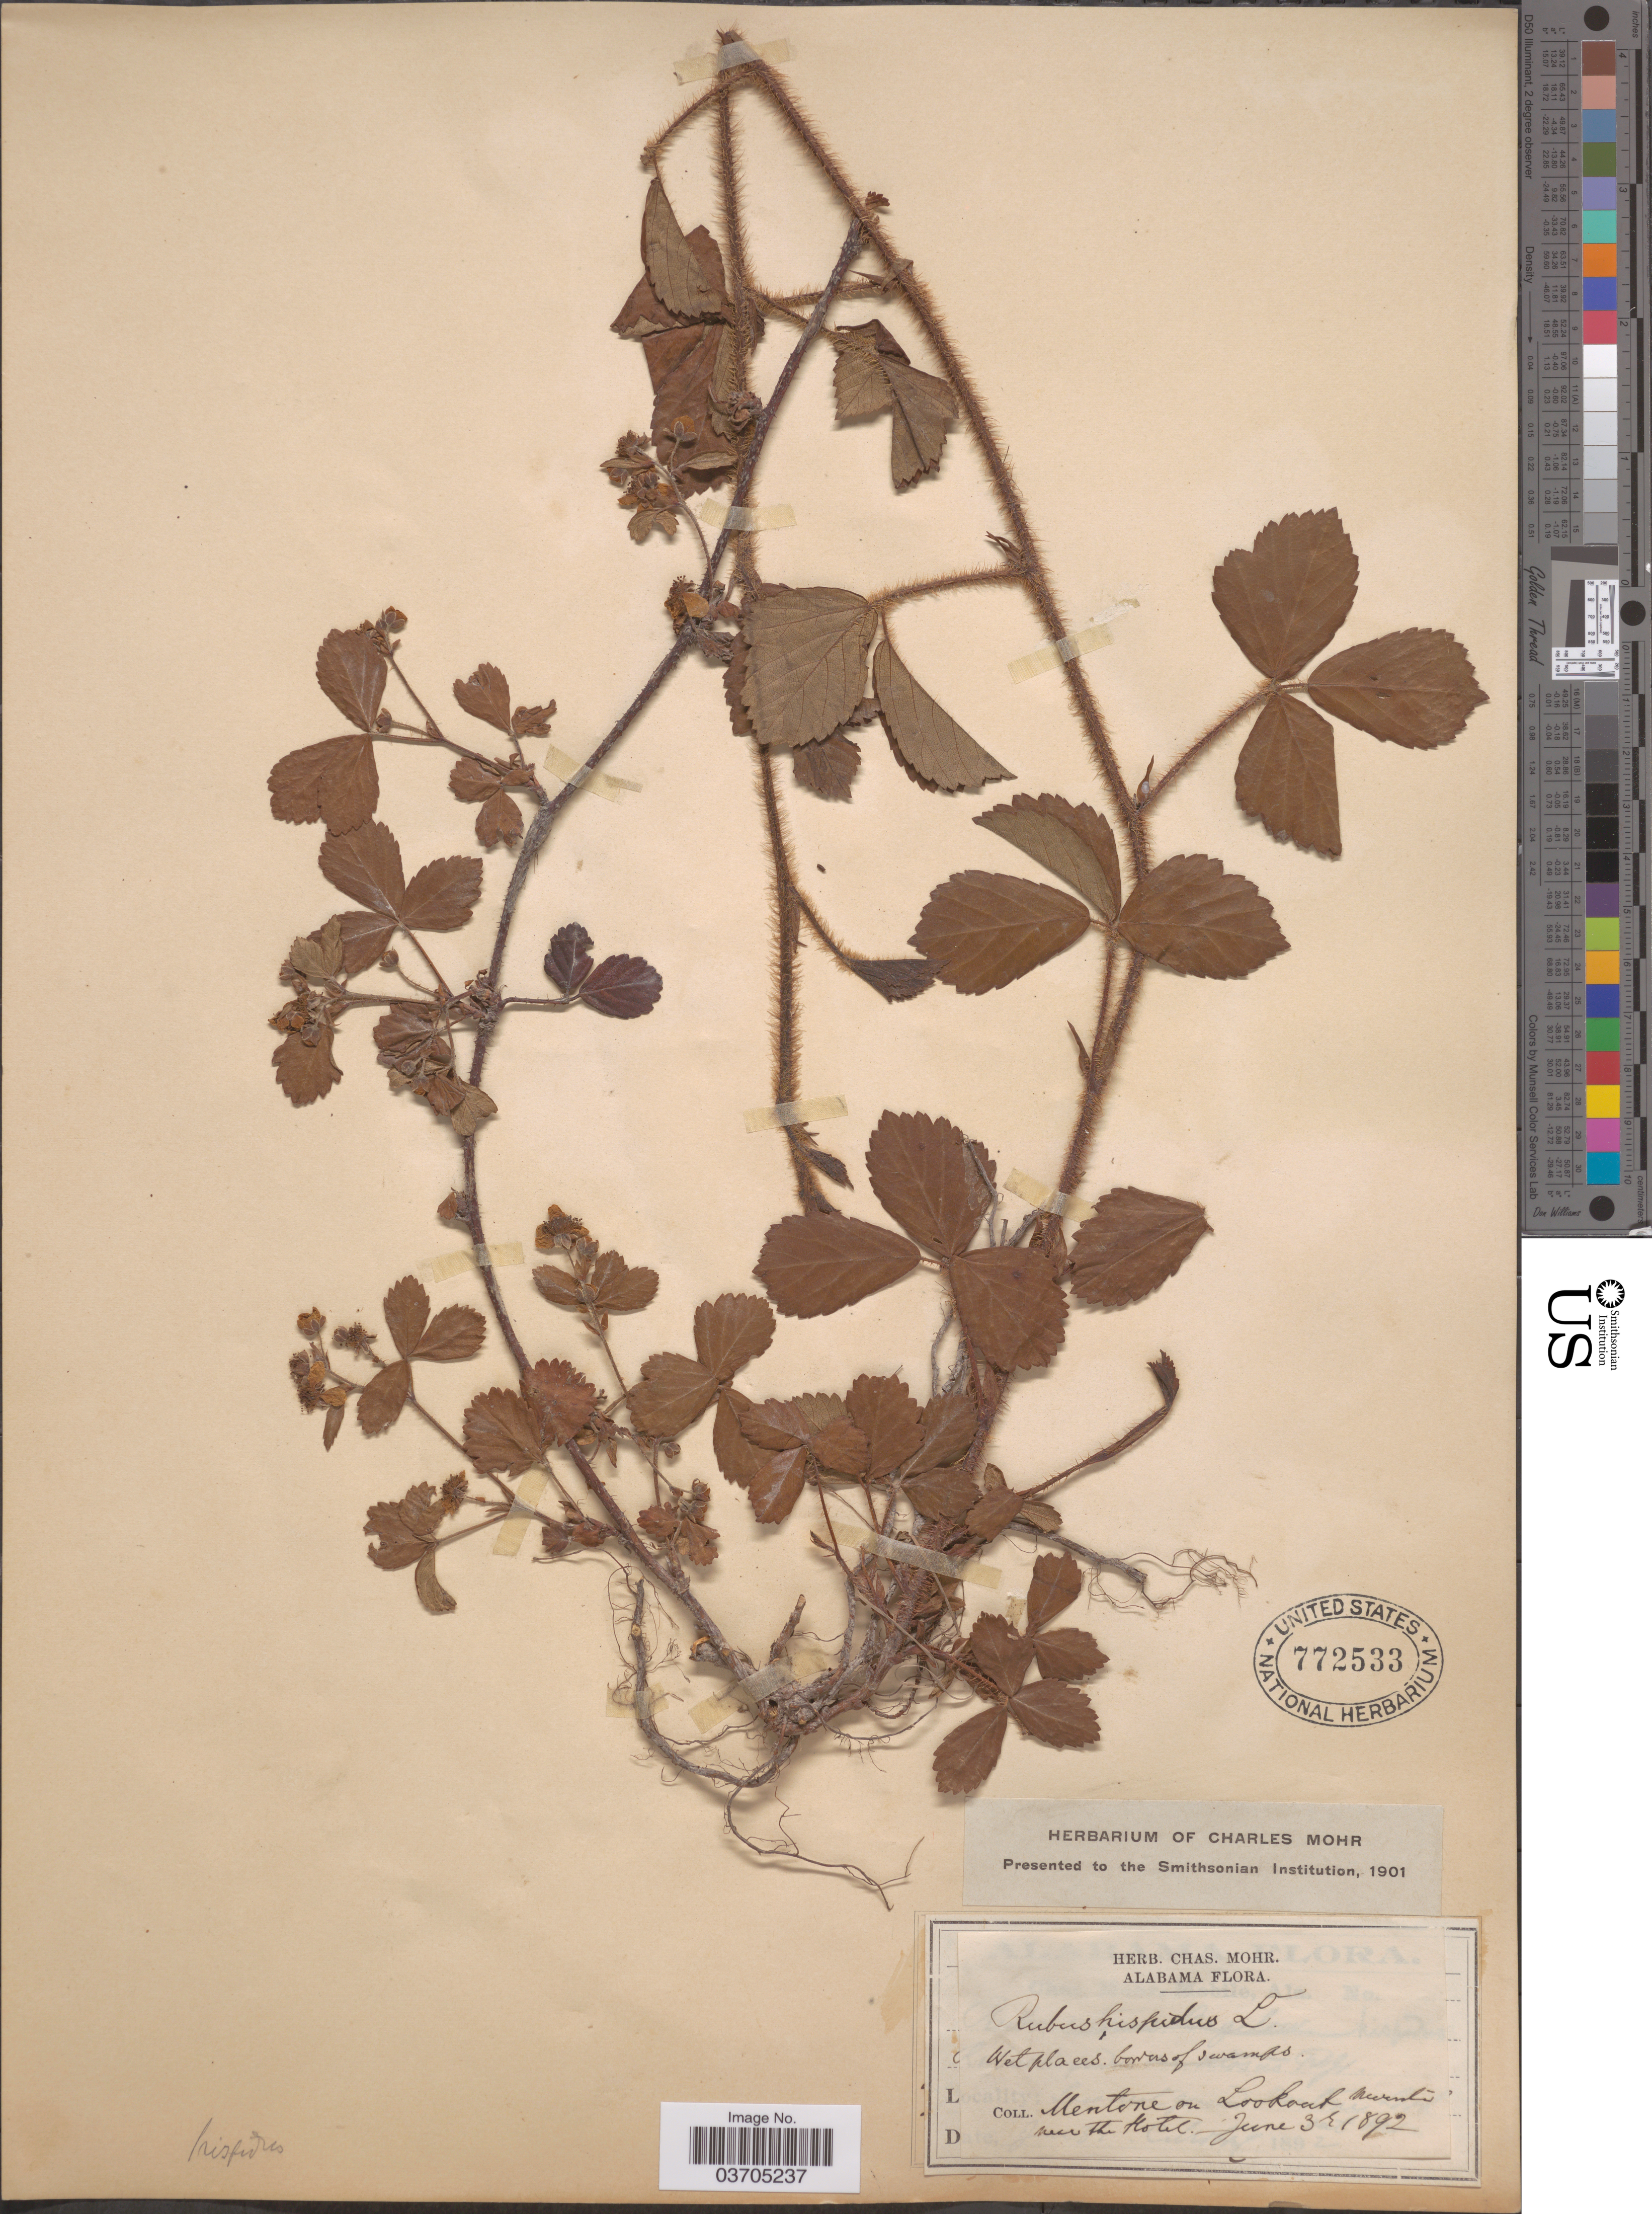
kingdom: Plantae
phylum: Tracheophyta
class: Magnoliopsida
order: Rosales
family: Rosaceae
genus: Rubus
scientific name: Rubus hispidus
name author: L.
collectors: ex herb. Charles Mohr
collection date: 1892-06-03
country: United States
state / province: Alabama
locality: Mentone on Lookout Mounte near The Hotel.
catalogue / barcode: US 772533